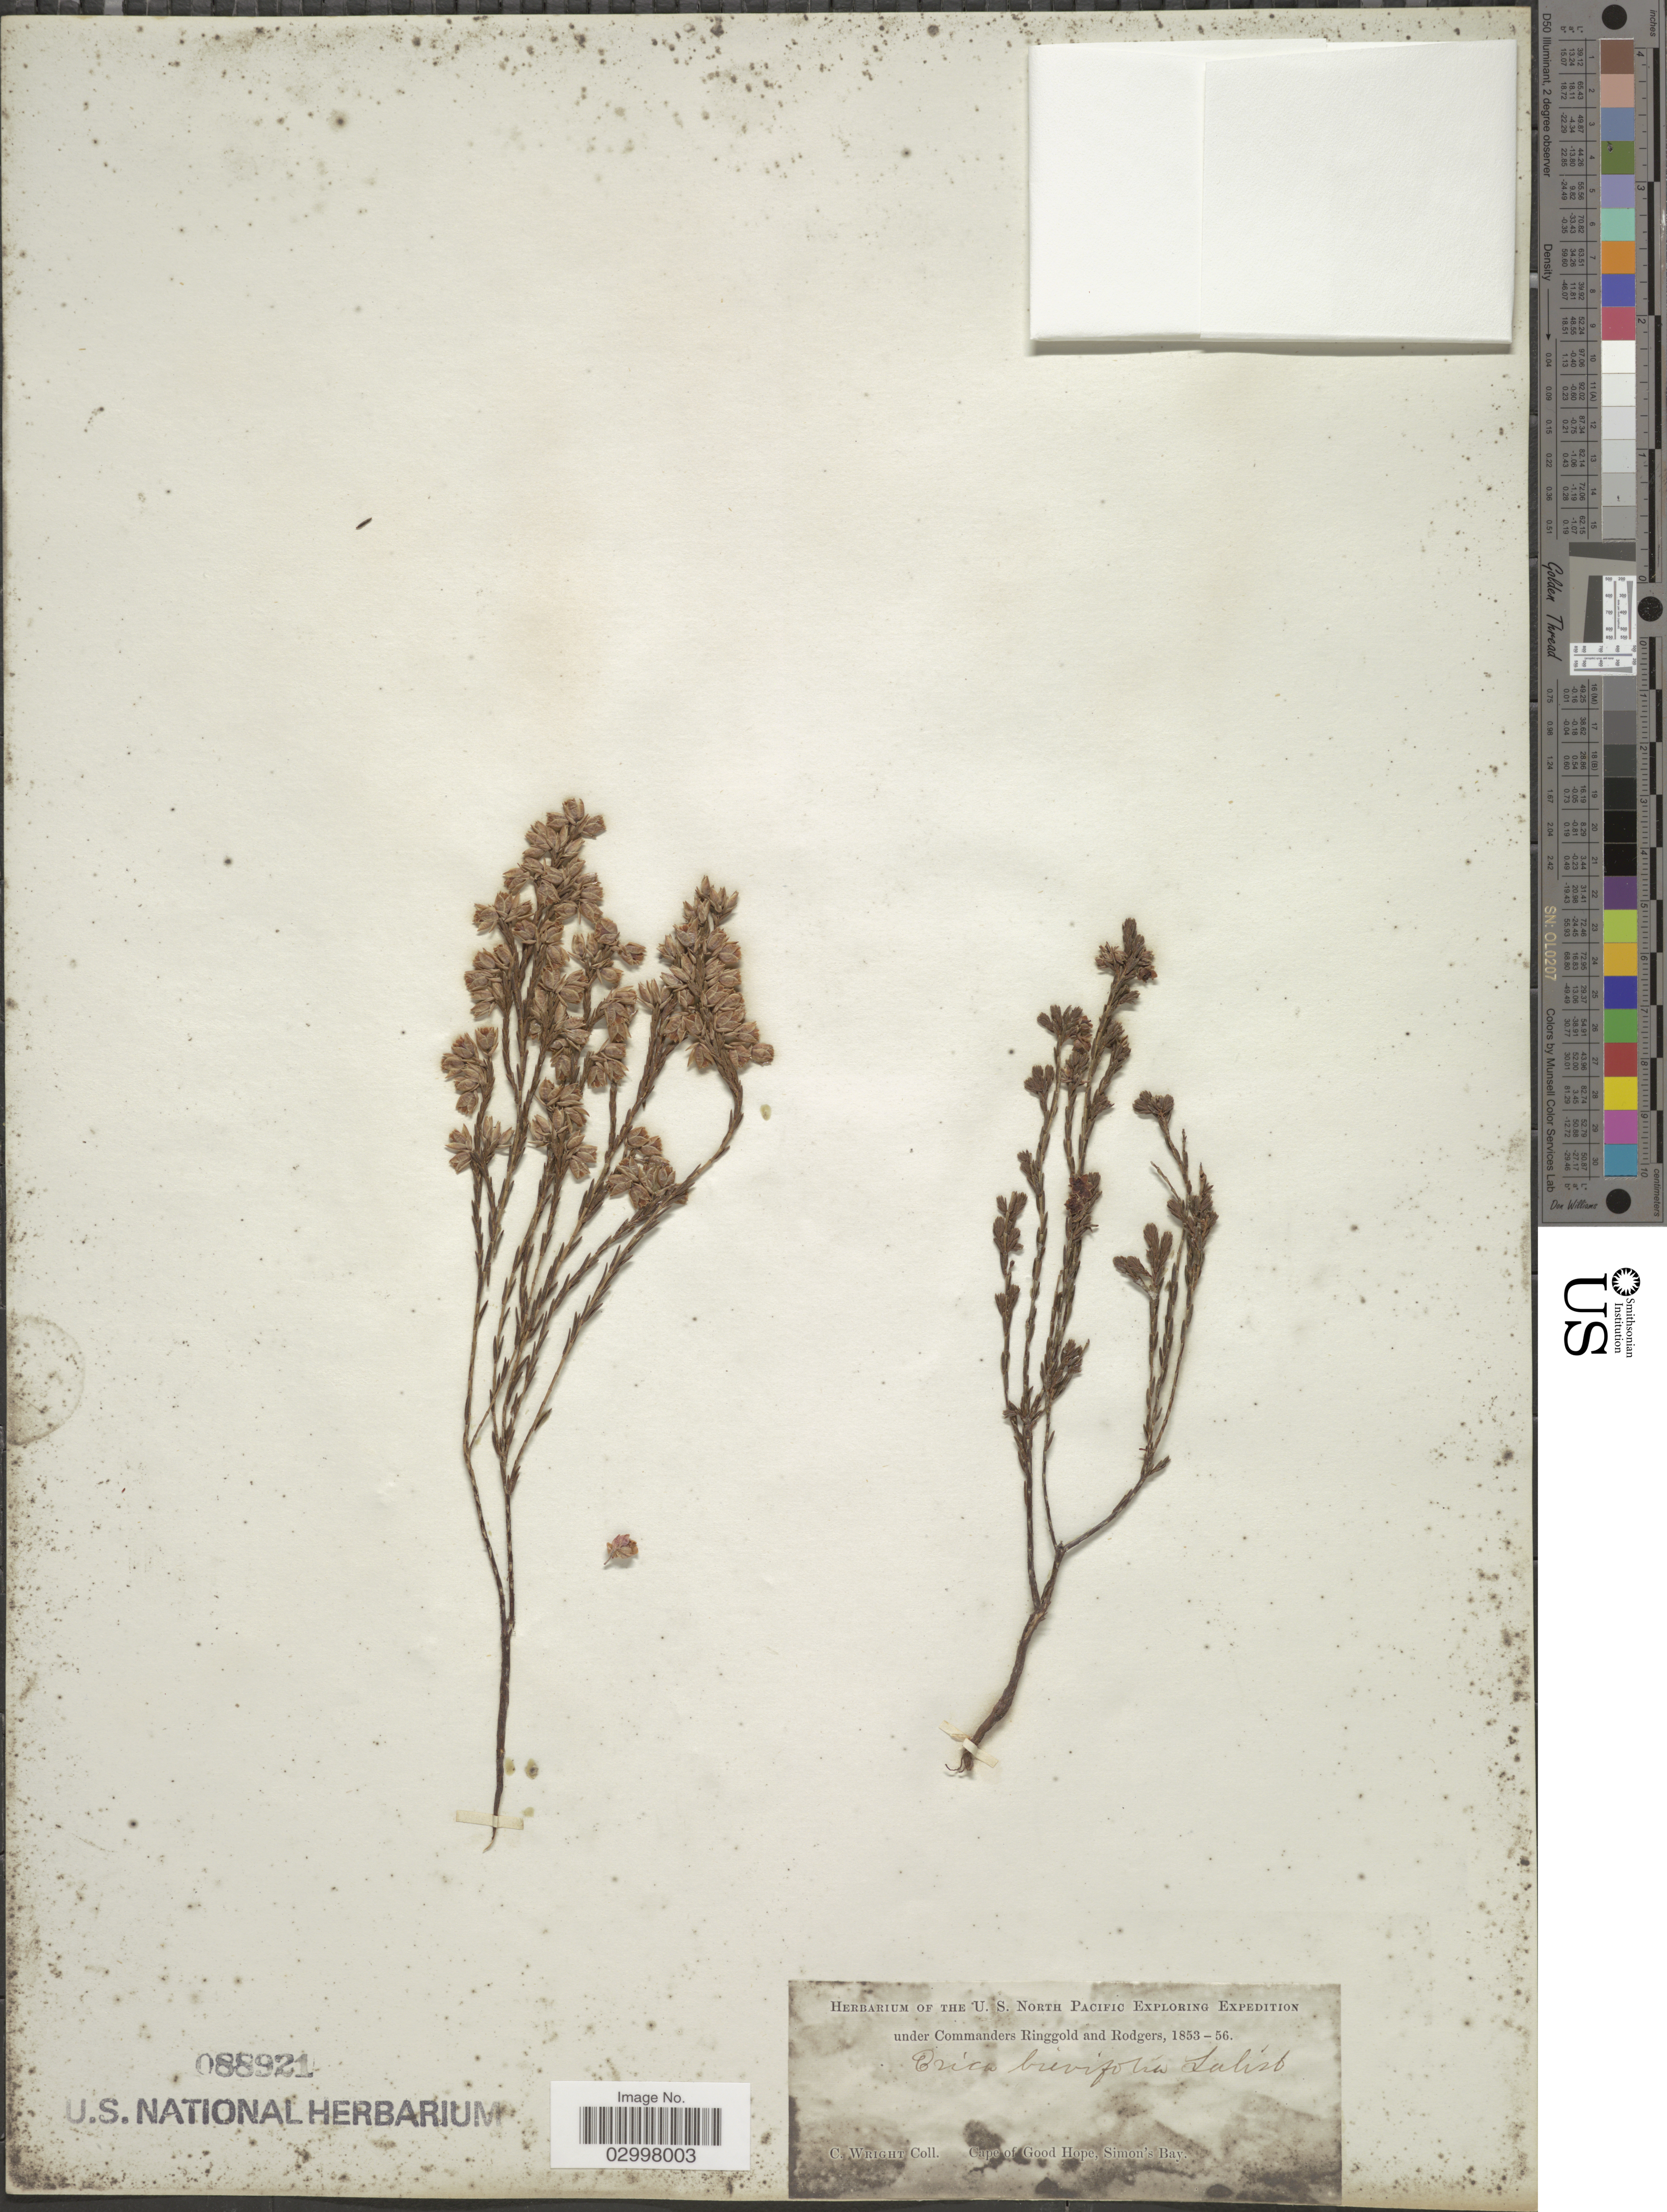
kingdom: Plantae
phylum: Tracheophyta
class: Magnoliopsida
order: Ericales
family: Ericaceae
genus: Erica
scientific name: Erica brevifolia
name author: Sol. ex Salisb.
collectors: C. Wright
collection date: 1853/1856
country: South Africa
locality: Cape of Good Hope, Simon's Bay.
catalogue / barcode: US 88921